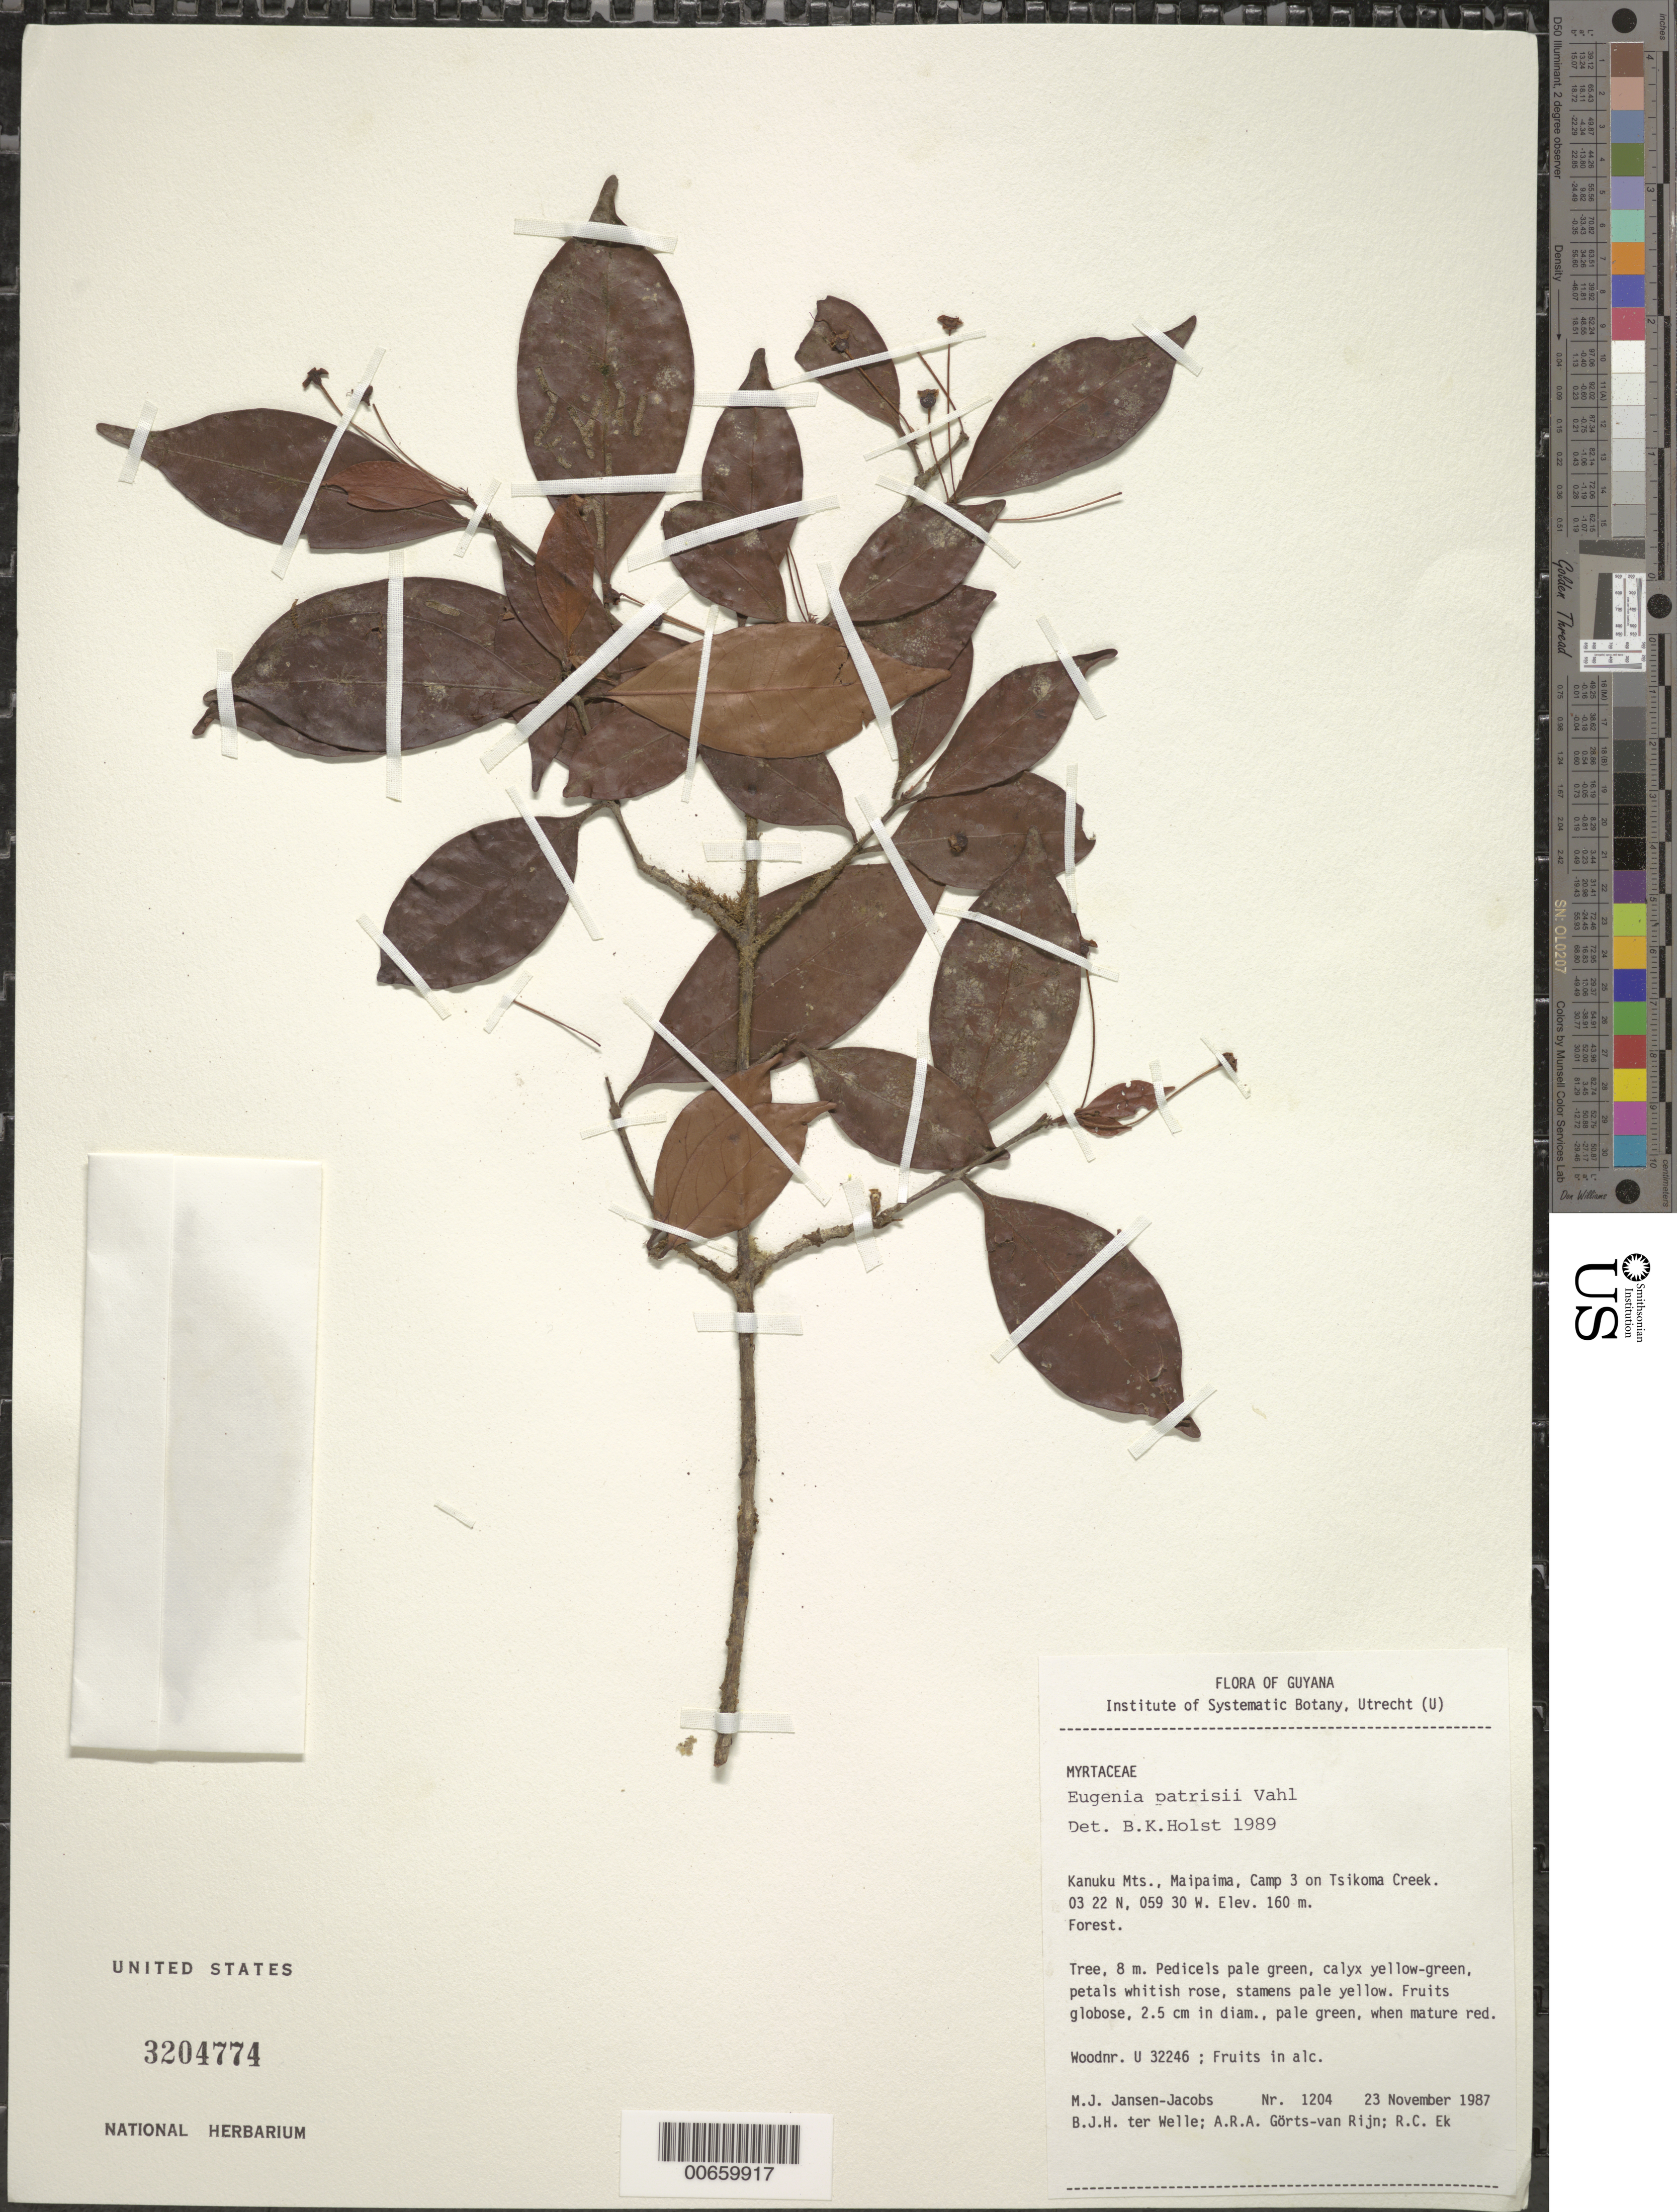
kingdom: Plantae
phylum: Tracheophyta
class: Magnoliopsida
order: Myrtales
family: Myrtaceae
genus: Eugenia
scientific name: Eugenia patrisii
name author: Vahl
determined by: Holst, Bruce K.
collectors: M. J. Jansen-Jacobs, B. Welle, A. .R. A. Görts-van Rijn & R. C. Ek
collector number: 1204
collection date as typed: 23-Nov-87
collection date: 1987-11-23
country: Guyana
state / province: U. Takutu-U. Essequibo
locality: Kanuku Mts., Maipaima, Camp 3 on Tsikoma Creek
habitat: Forest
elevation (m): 160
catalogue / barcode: US 3204774